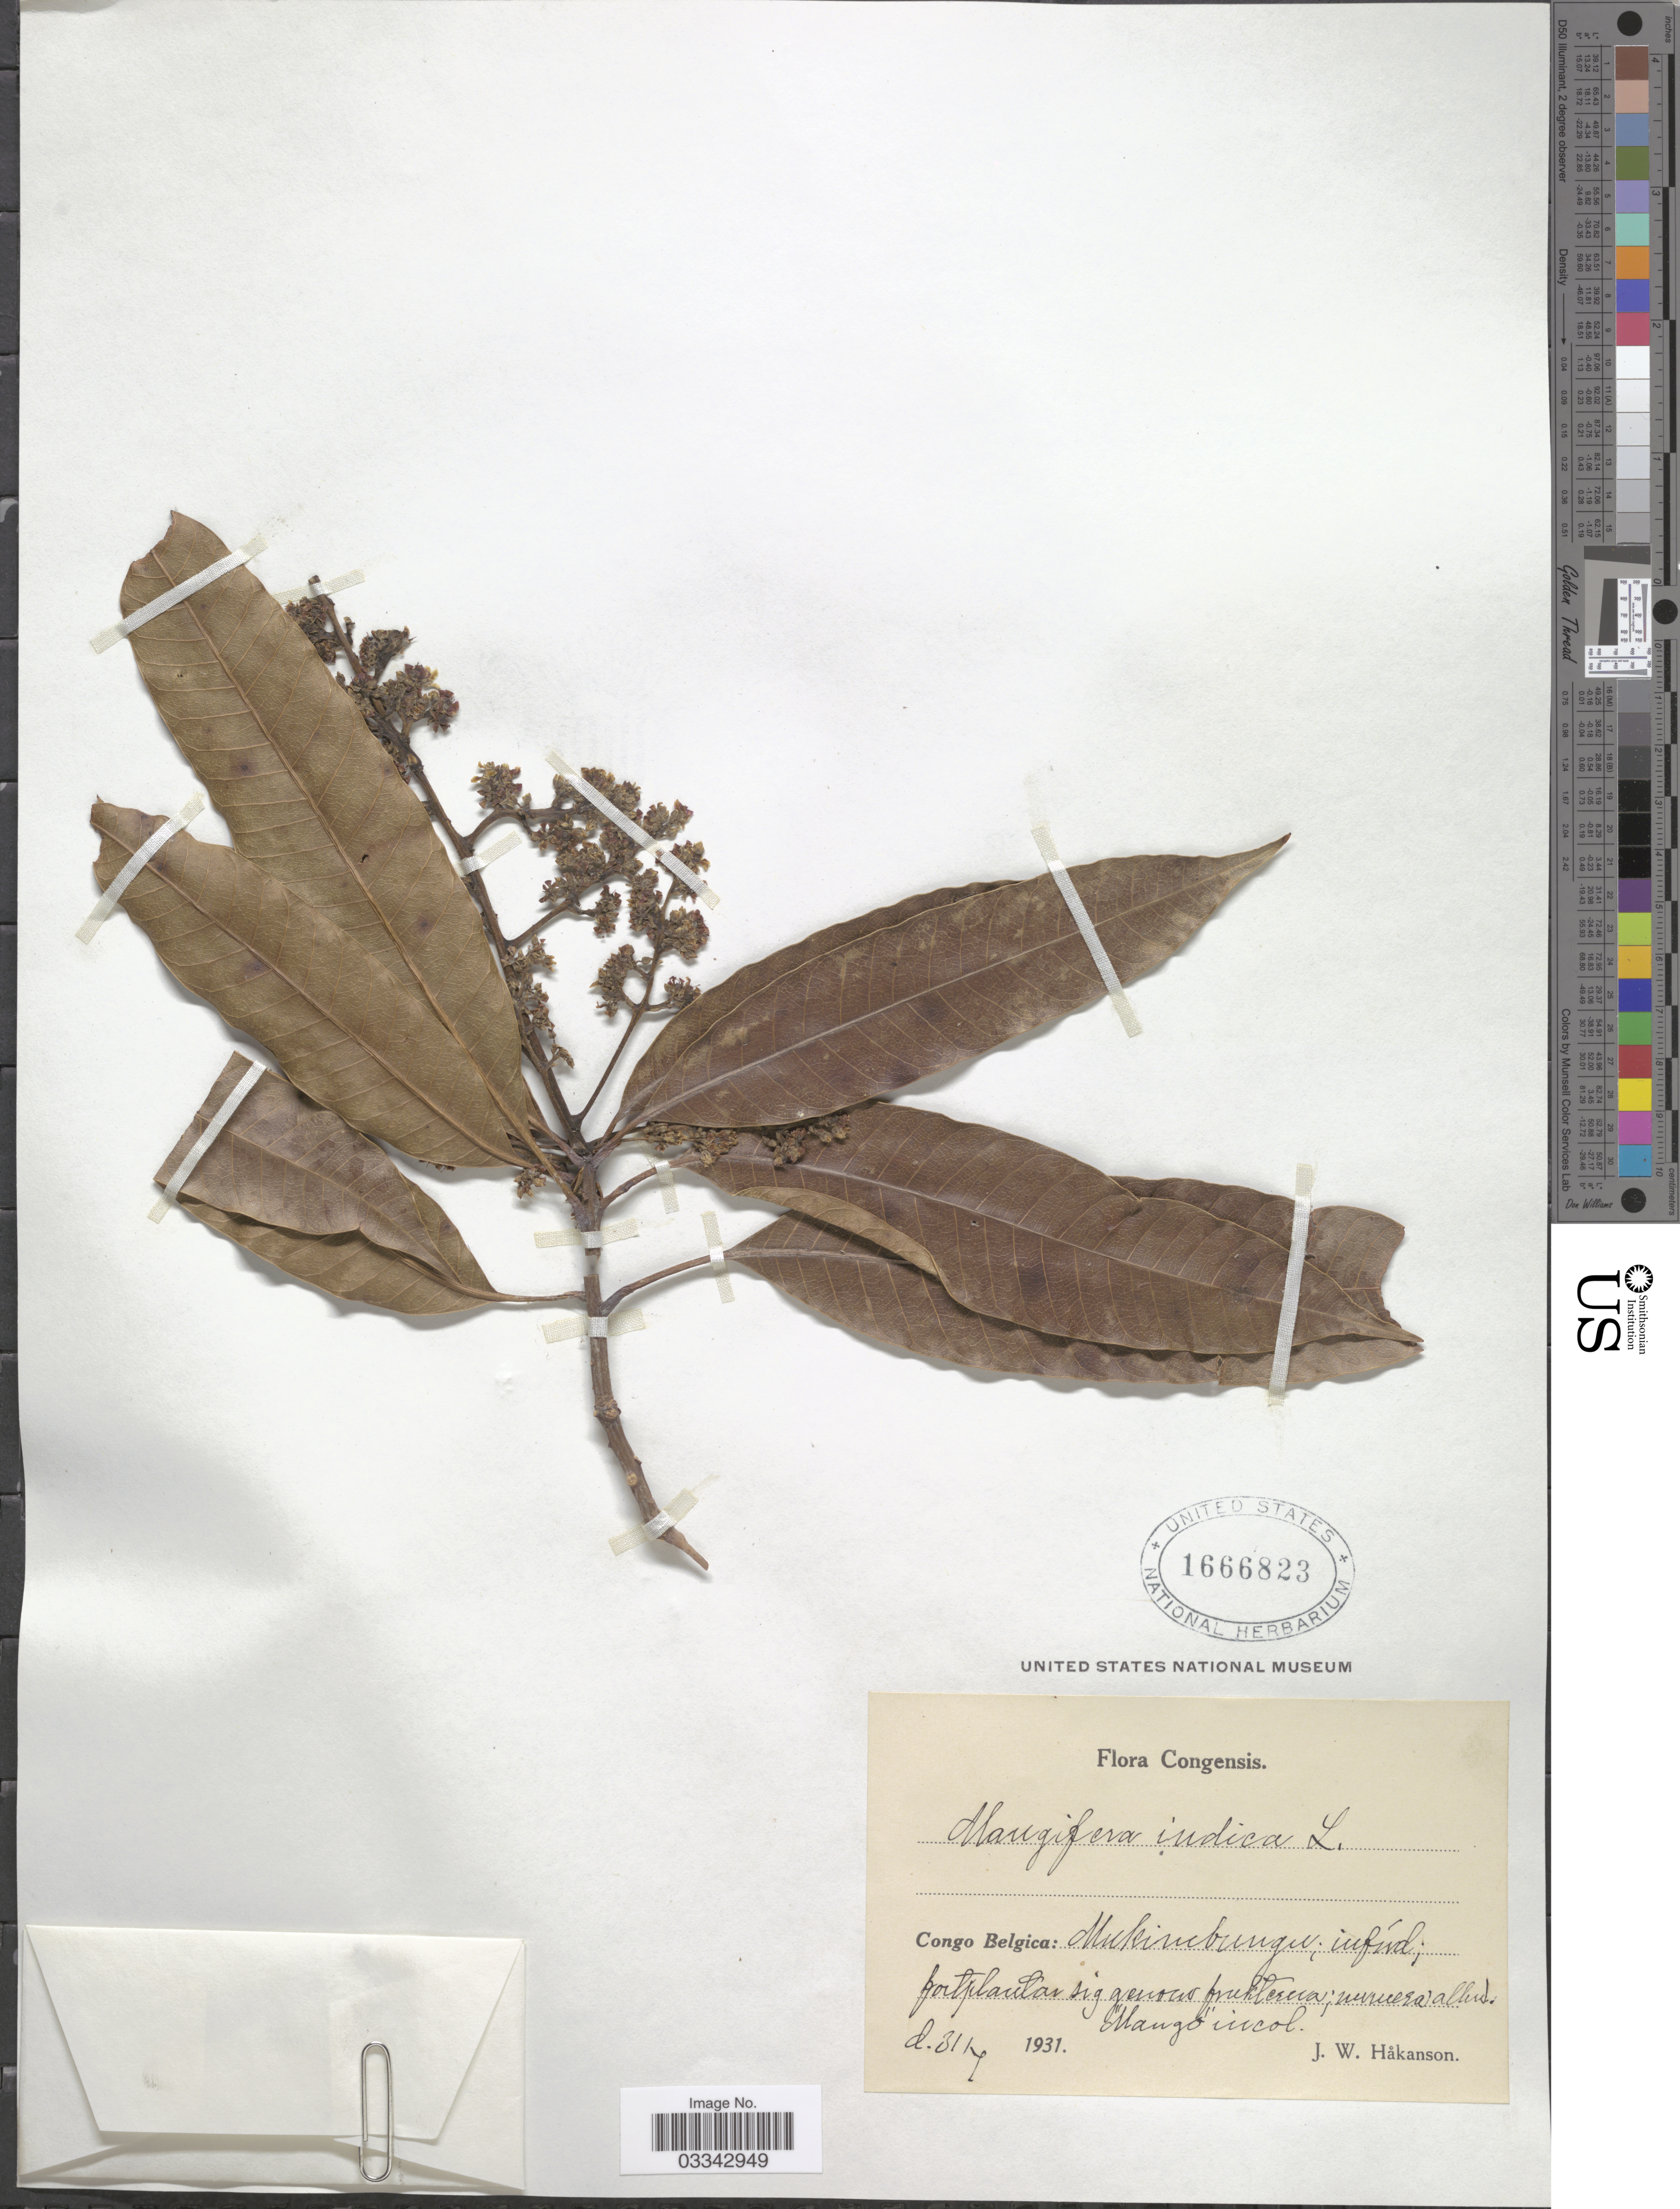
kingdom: Plantae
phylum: Tracheophyta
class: Magnoliopsida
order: Sapindales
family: Anacardiaceae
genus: Mangifera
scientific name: Mangifera indica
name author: L.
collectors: J. Håkanson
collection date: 1931-07-31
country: Congo, Democratic Republic of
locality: Congo Belgica: Mukimbungu.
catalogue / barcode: US 1666823